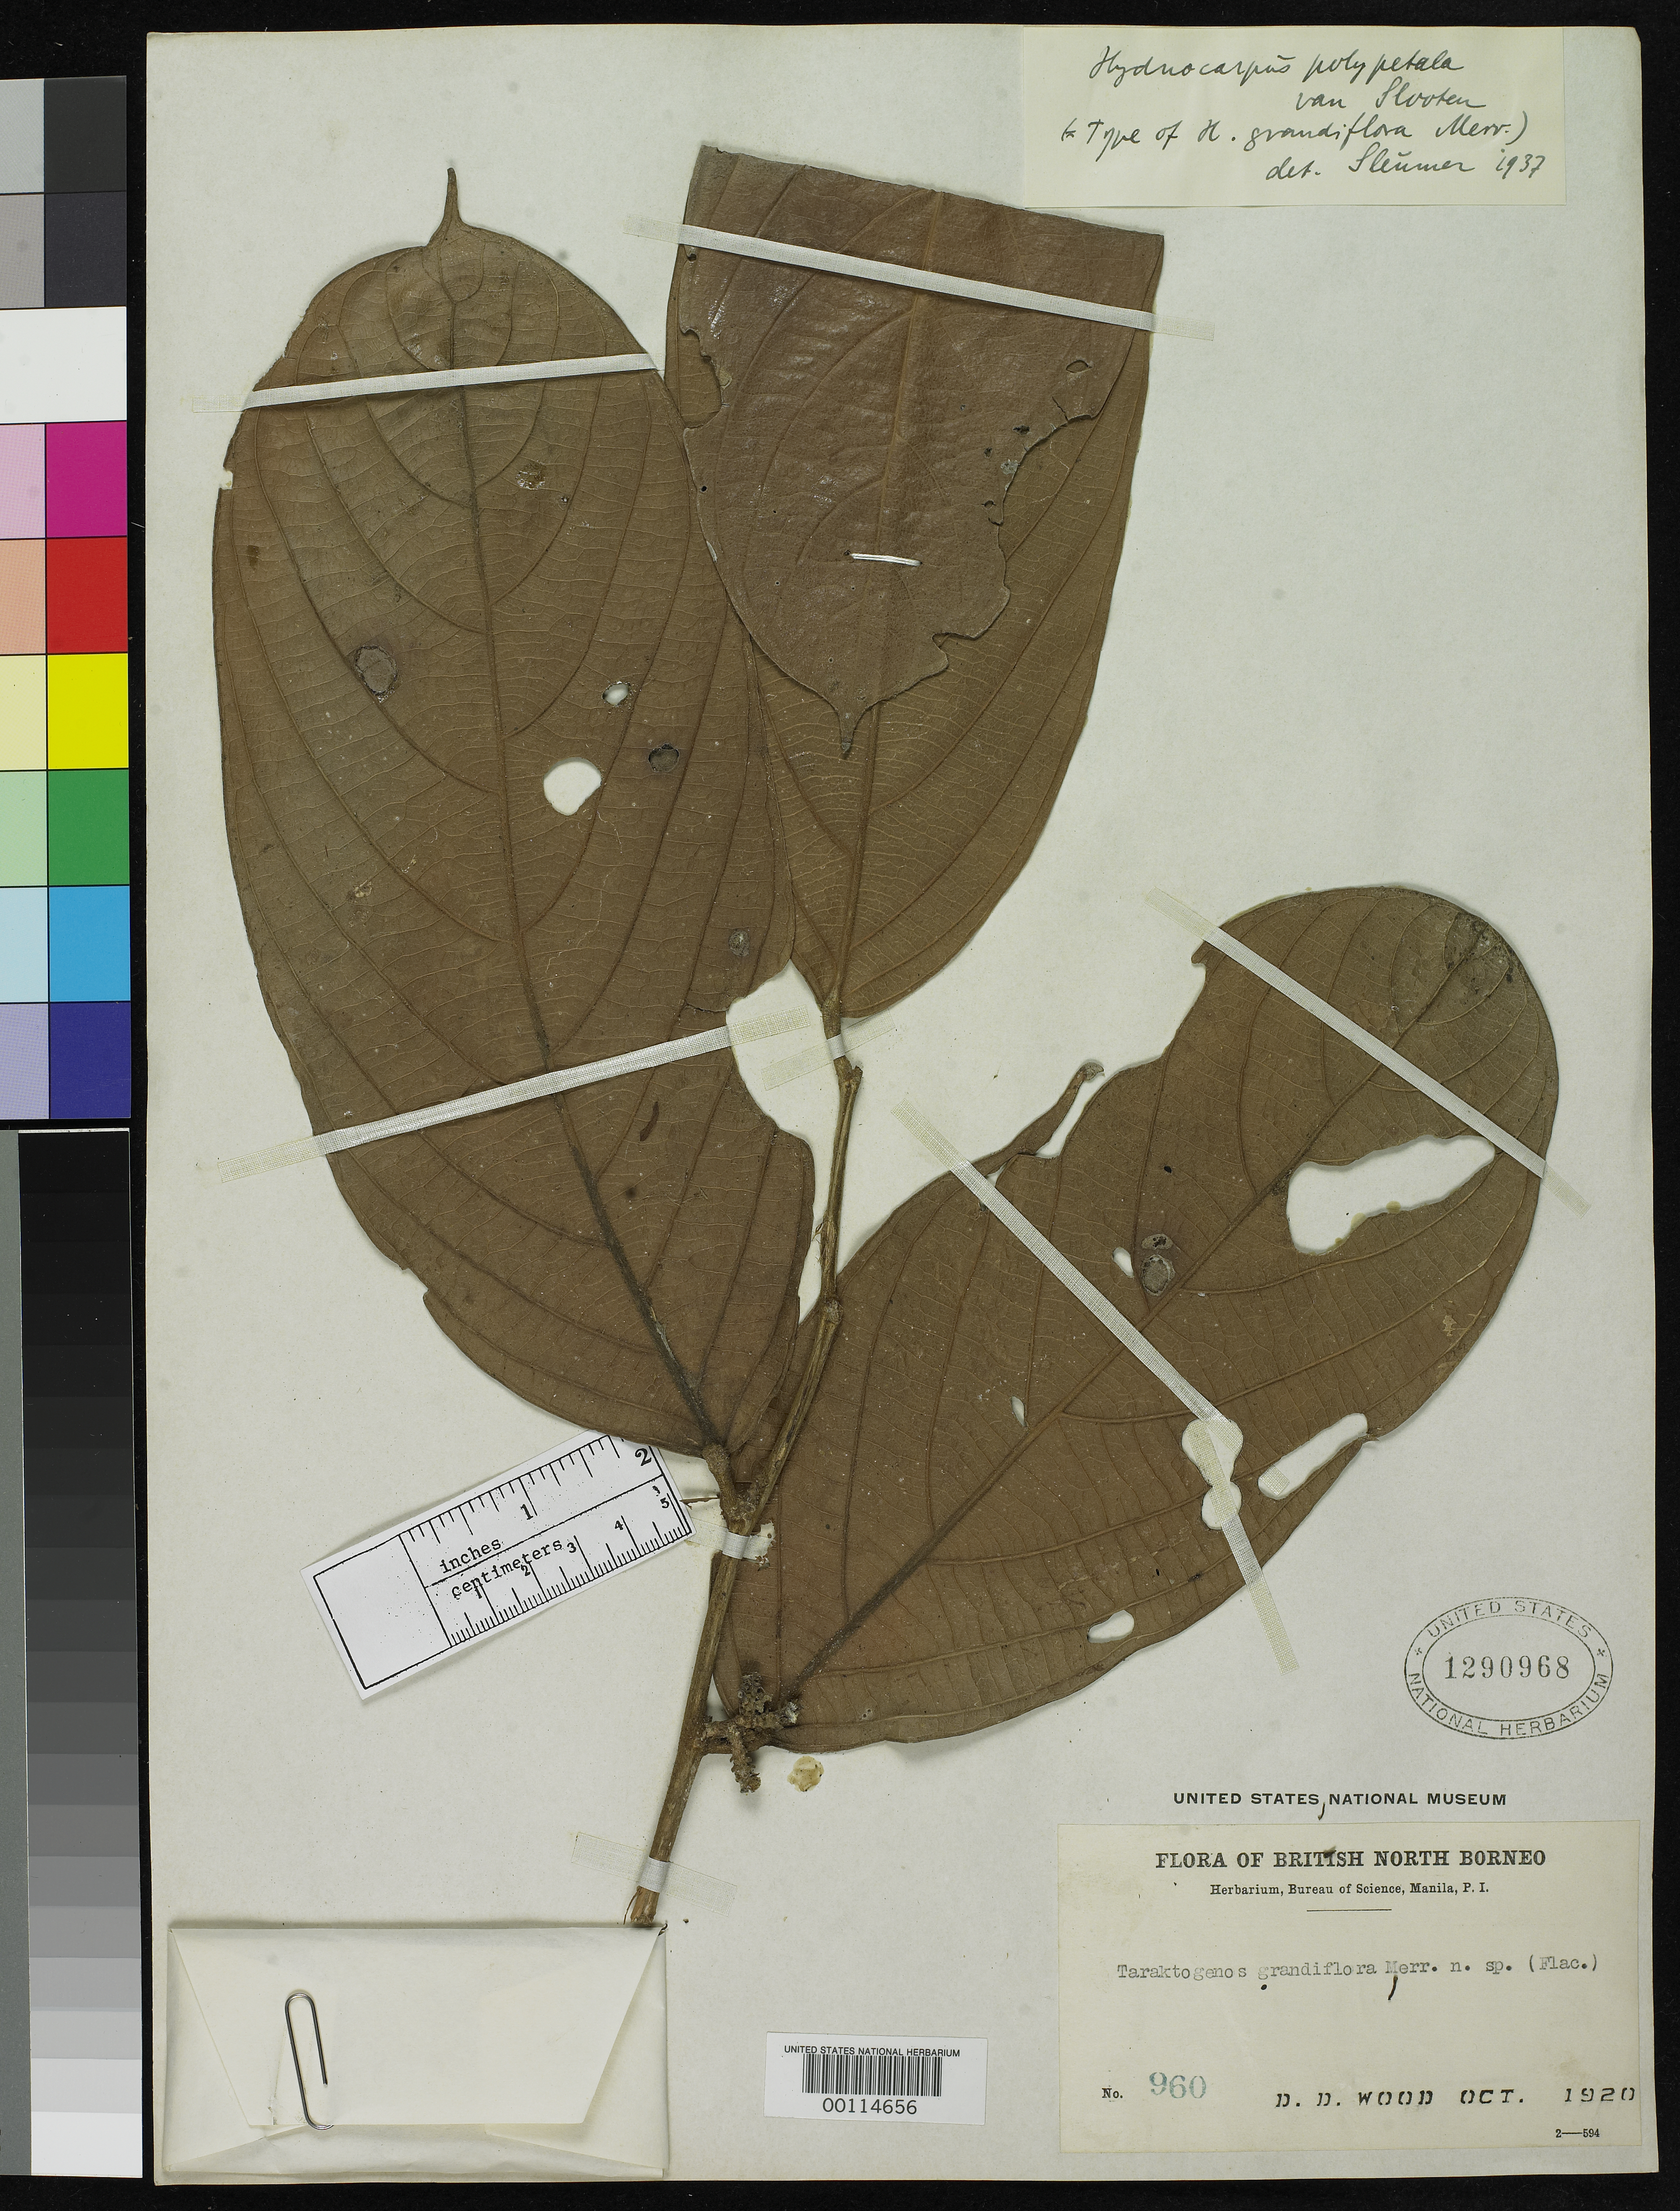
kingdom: Plantae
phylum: Tracheophyta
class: Magnoliopsida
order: Malpighiales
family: Achariaceae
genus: Taraktogenos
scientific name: Taraktogenos grandiflora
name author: Merr.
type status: Type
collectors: D. Wood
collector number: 960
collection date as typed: Oct 1920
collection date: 1920-10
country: Brunei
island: Borneo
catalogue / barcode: US 1290968